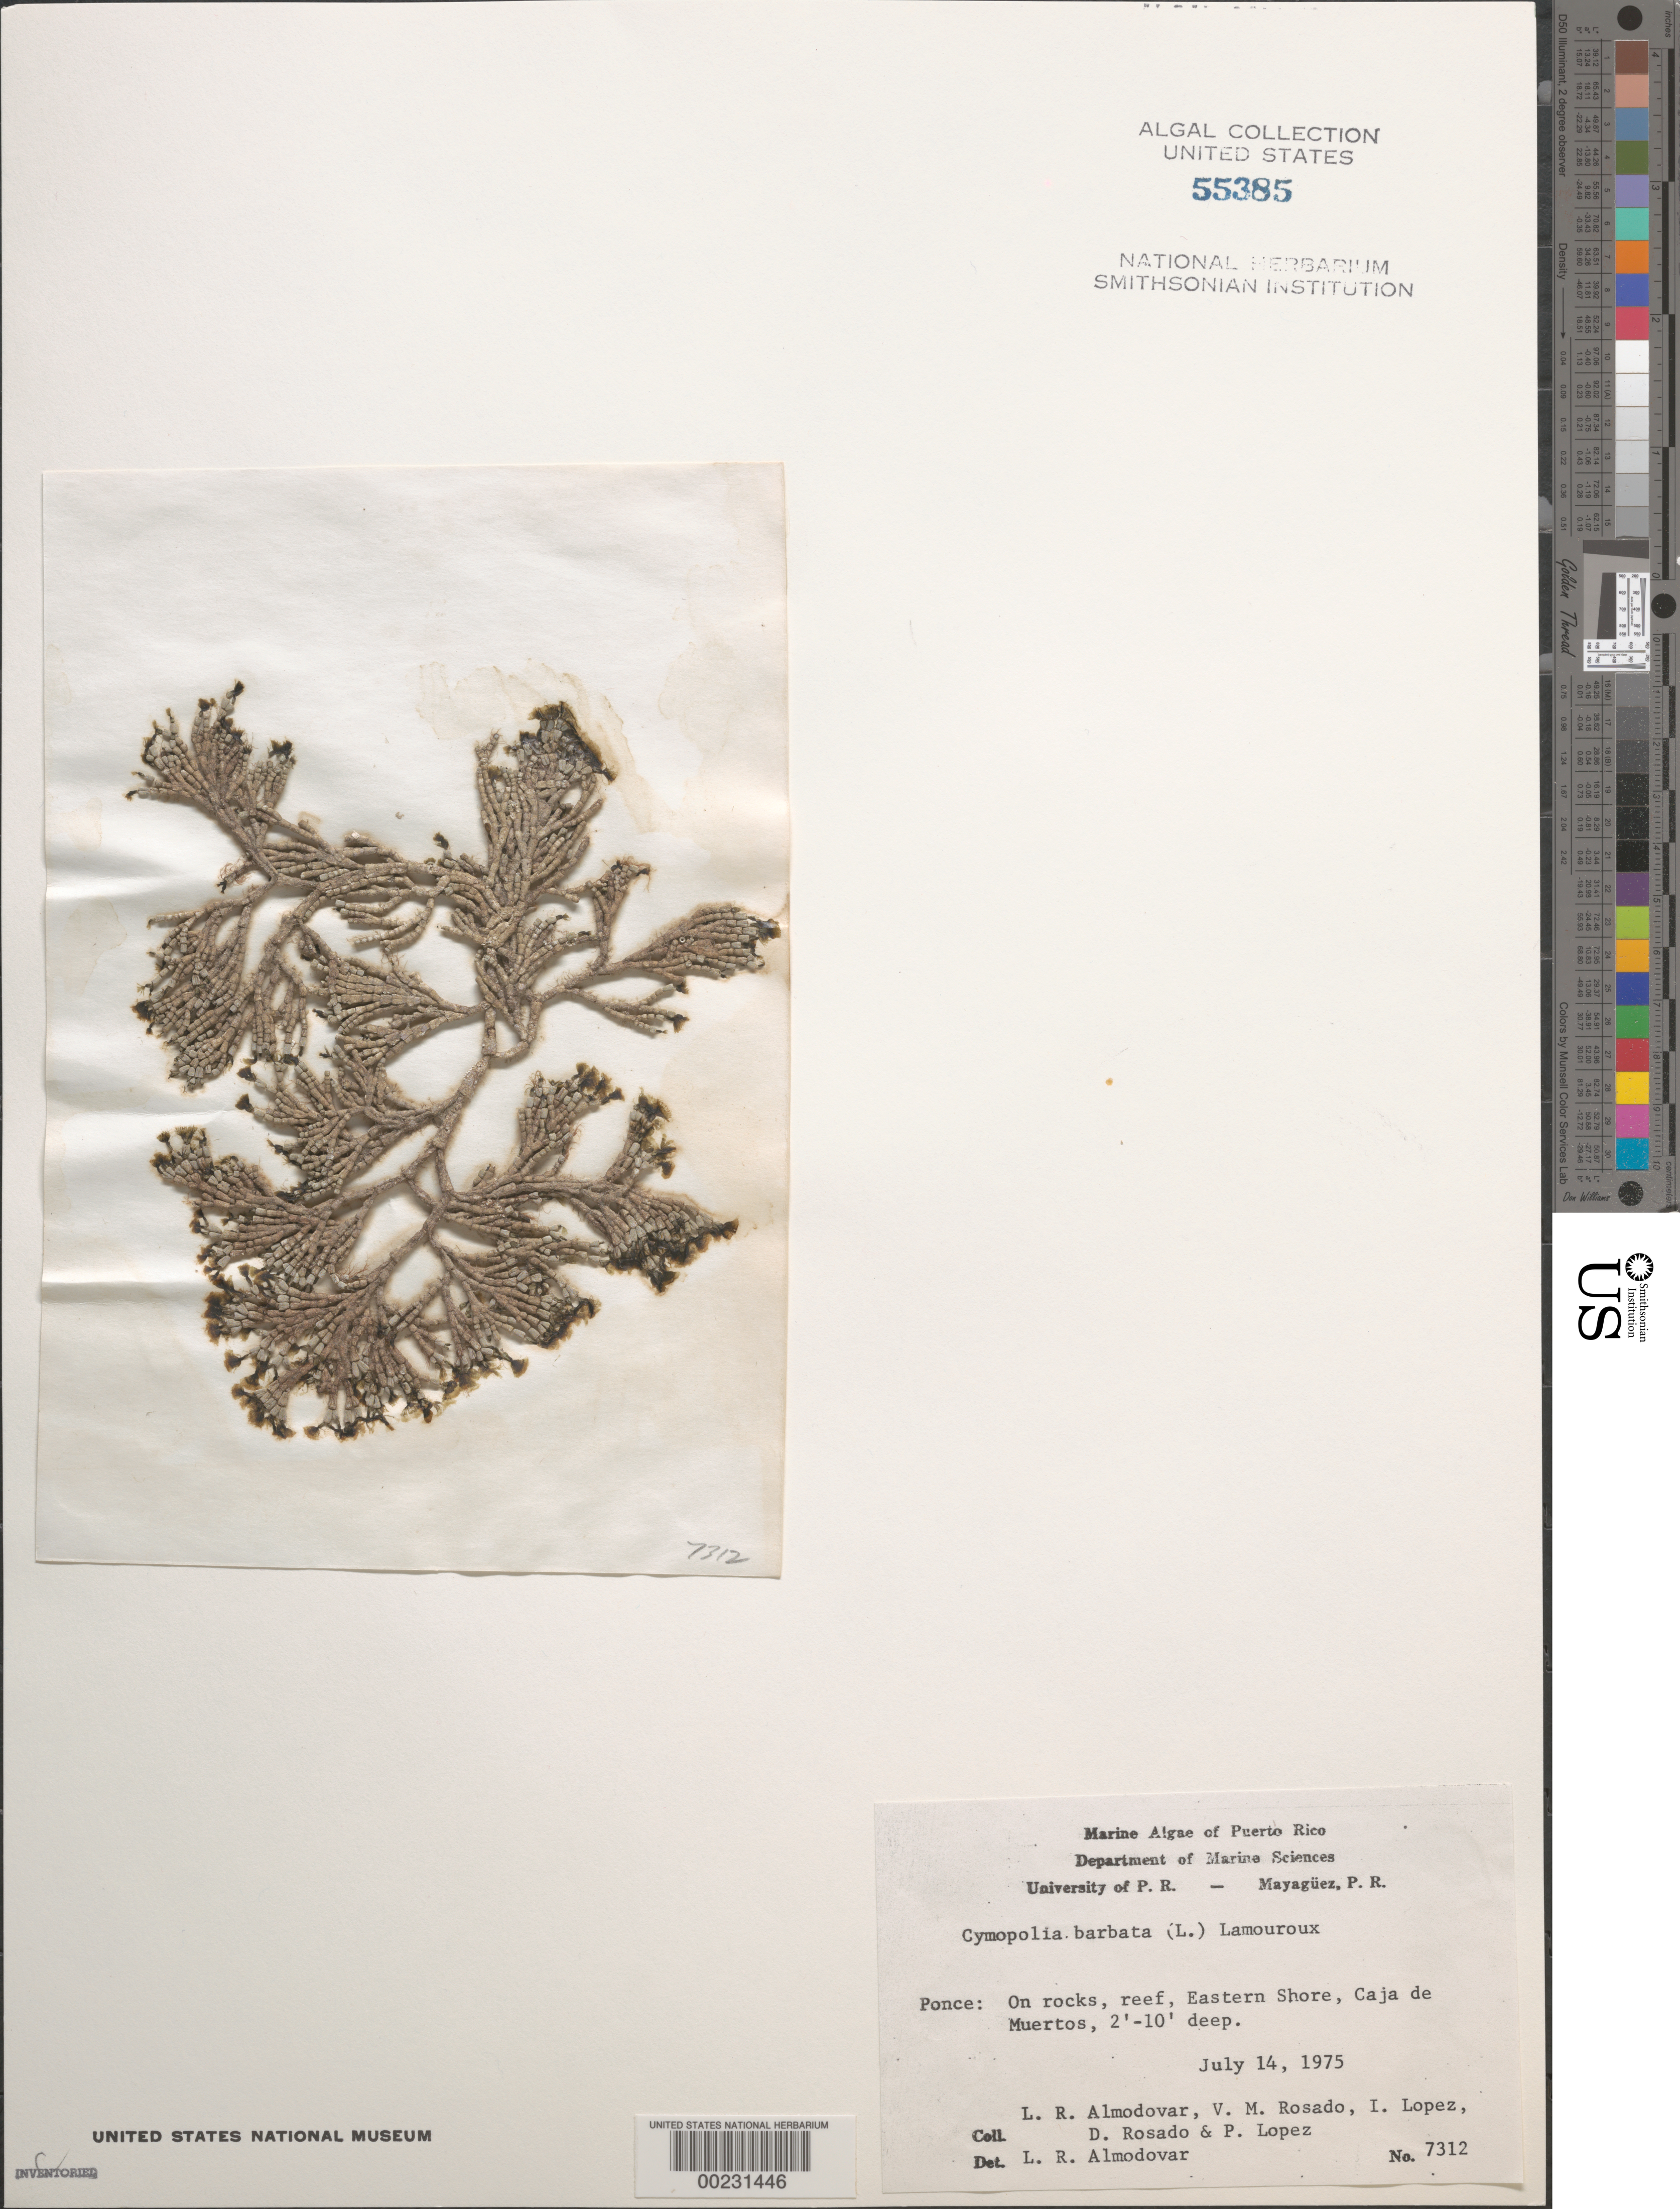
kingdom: Plantae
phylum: Chlorophyta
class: Ulvophyceae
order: Dasycladales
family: Dasycladaceae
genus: Cymopolia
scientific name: Cymopolia barbata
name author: (L.) J.V.Lamouroux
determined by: Almodovar, L. R.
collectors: L. Almodovar, V. Rosado, I. Lopéz, D. Rosado & P. Lopez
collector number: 7312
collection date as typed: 14 Jul 1975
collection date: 1975-07-14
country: Puerto Rico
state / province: Ponce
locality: Caja de muertos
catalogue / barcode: US 55385